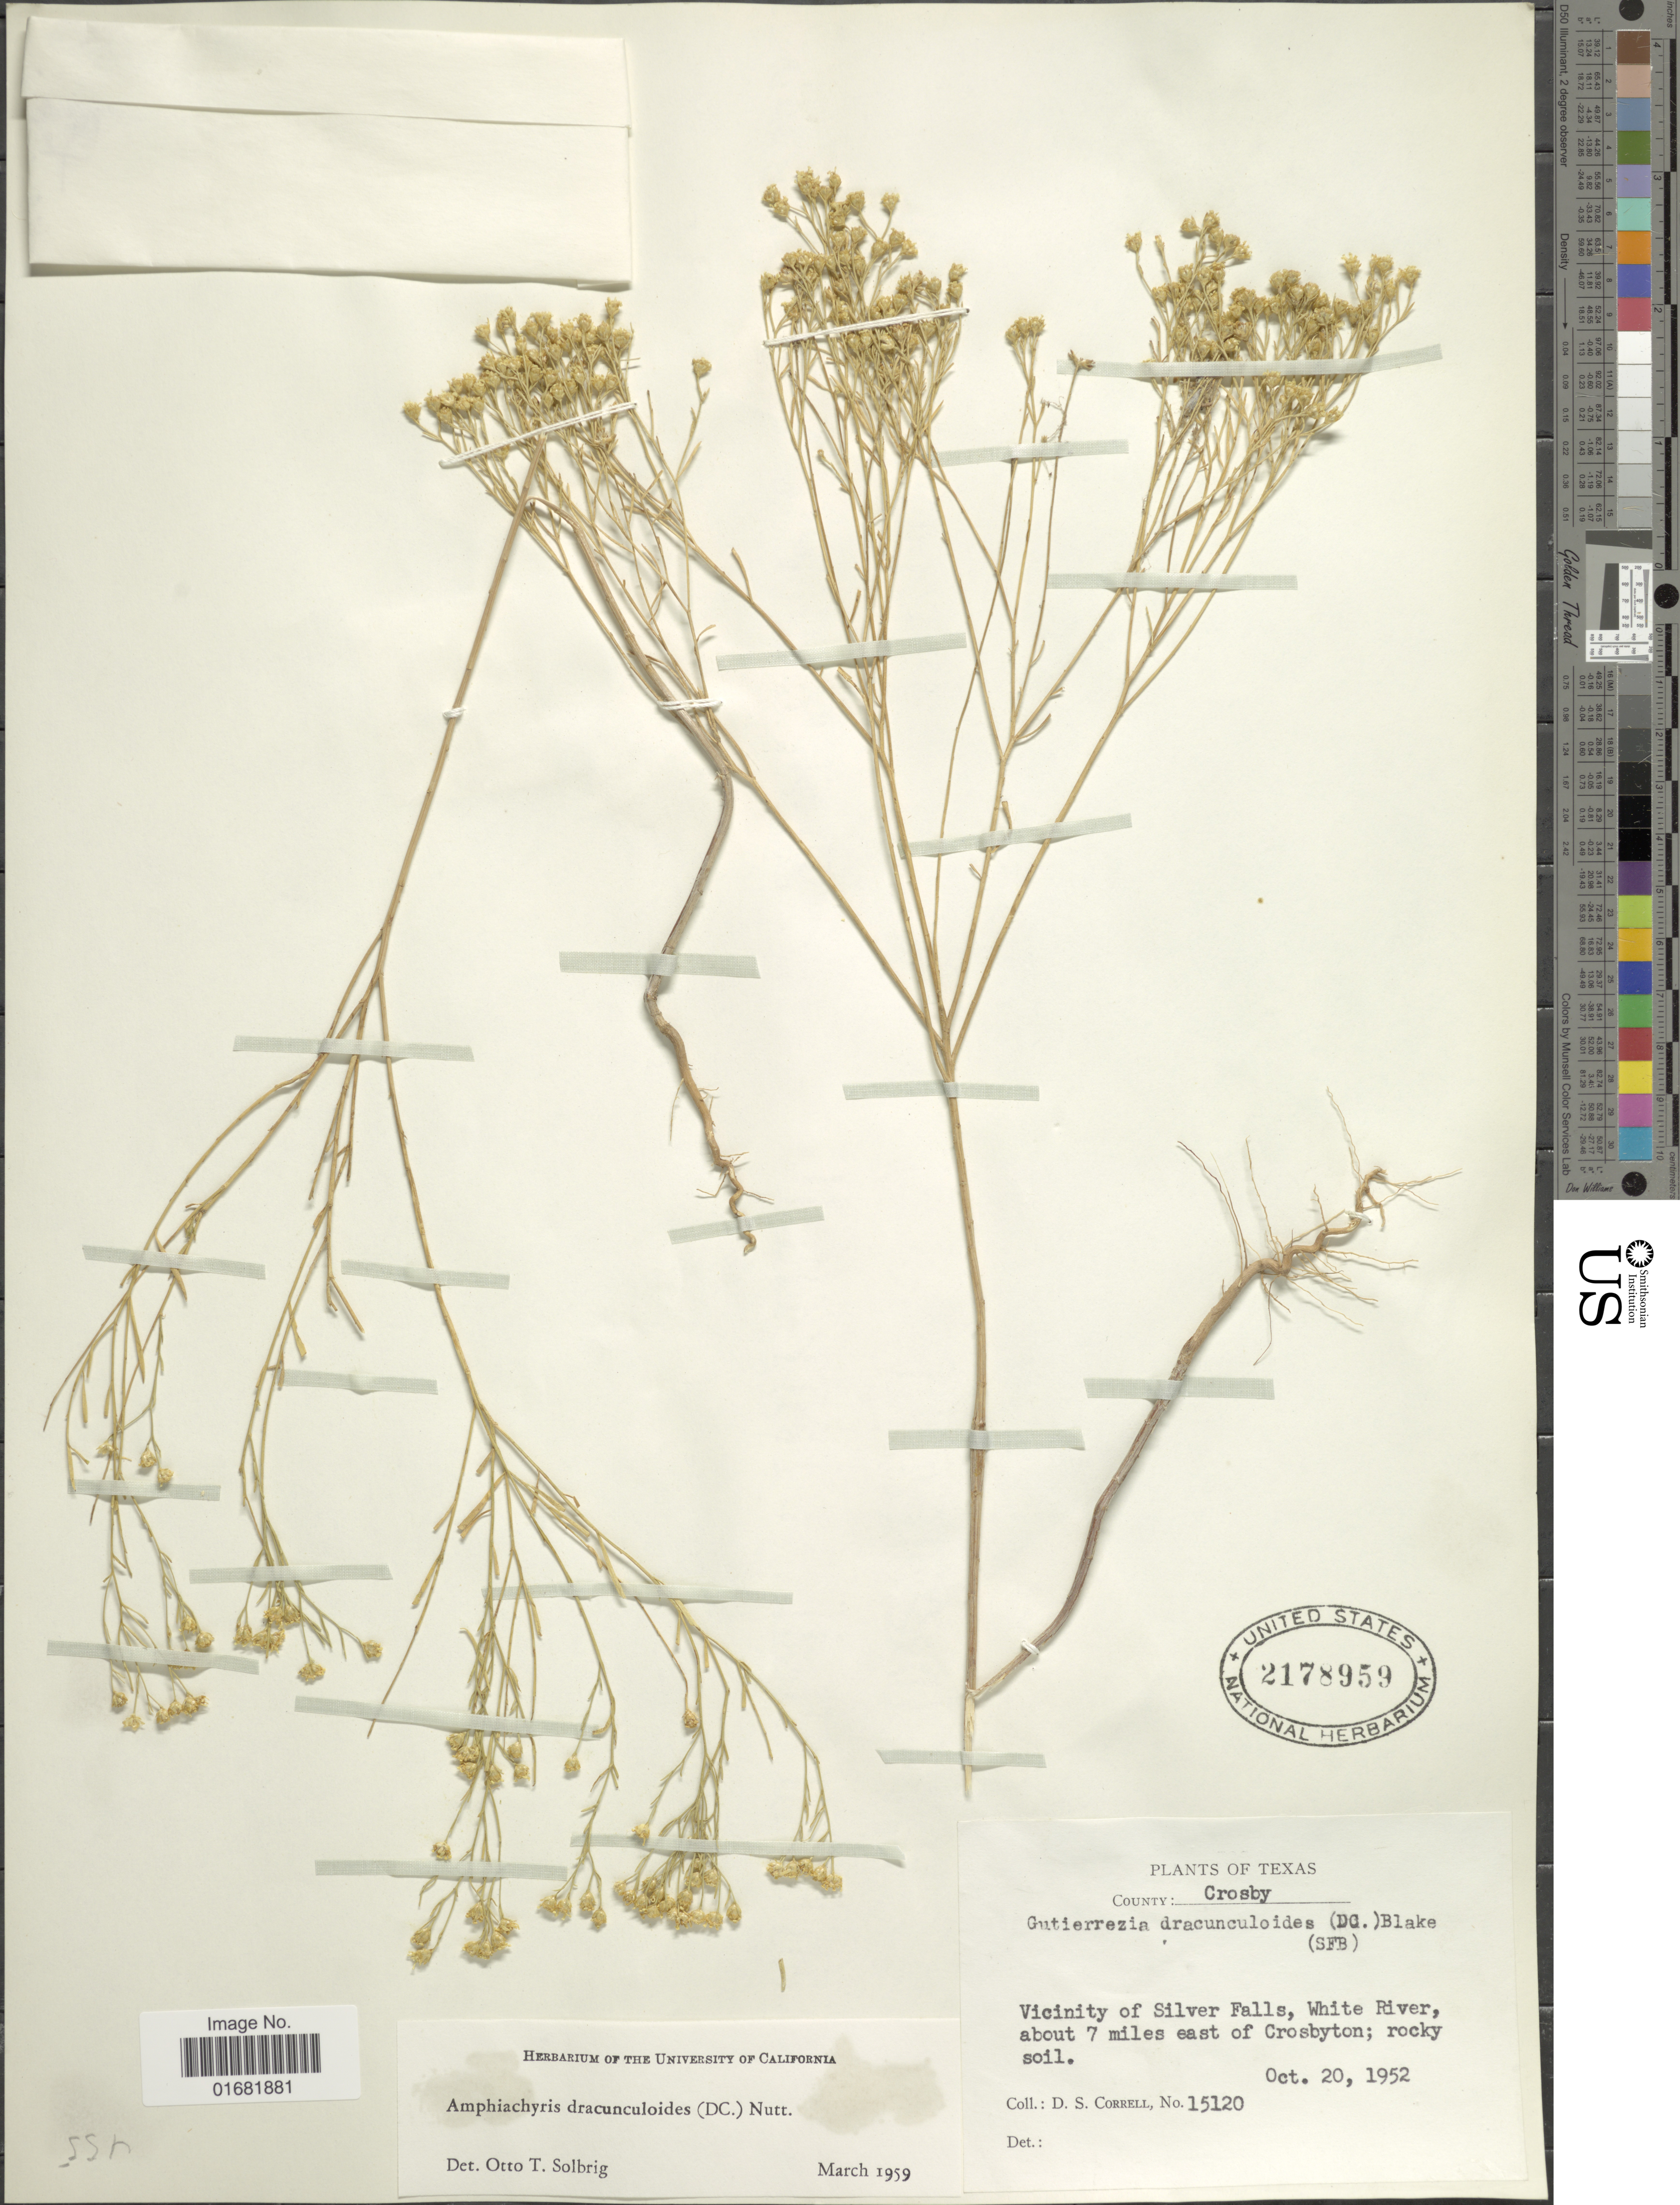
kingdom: Plantae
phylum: Tracheophyta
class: Magnoliopsida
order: Asterales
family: Asteraceae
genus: Amphiachyris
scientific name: Amphiachyris dracunculoides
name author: (DC.) Nutt.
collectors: D. S. Correll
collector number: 15120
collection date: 1952-10-20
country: United States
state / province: Texas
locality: County: Crosby. Vicinity of Silver Falls, White River, about 7 miles east of Crosbyton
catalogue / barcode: US 2178959